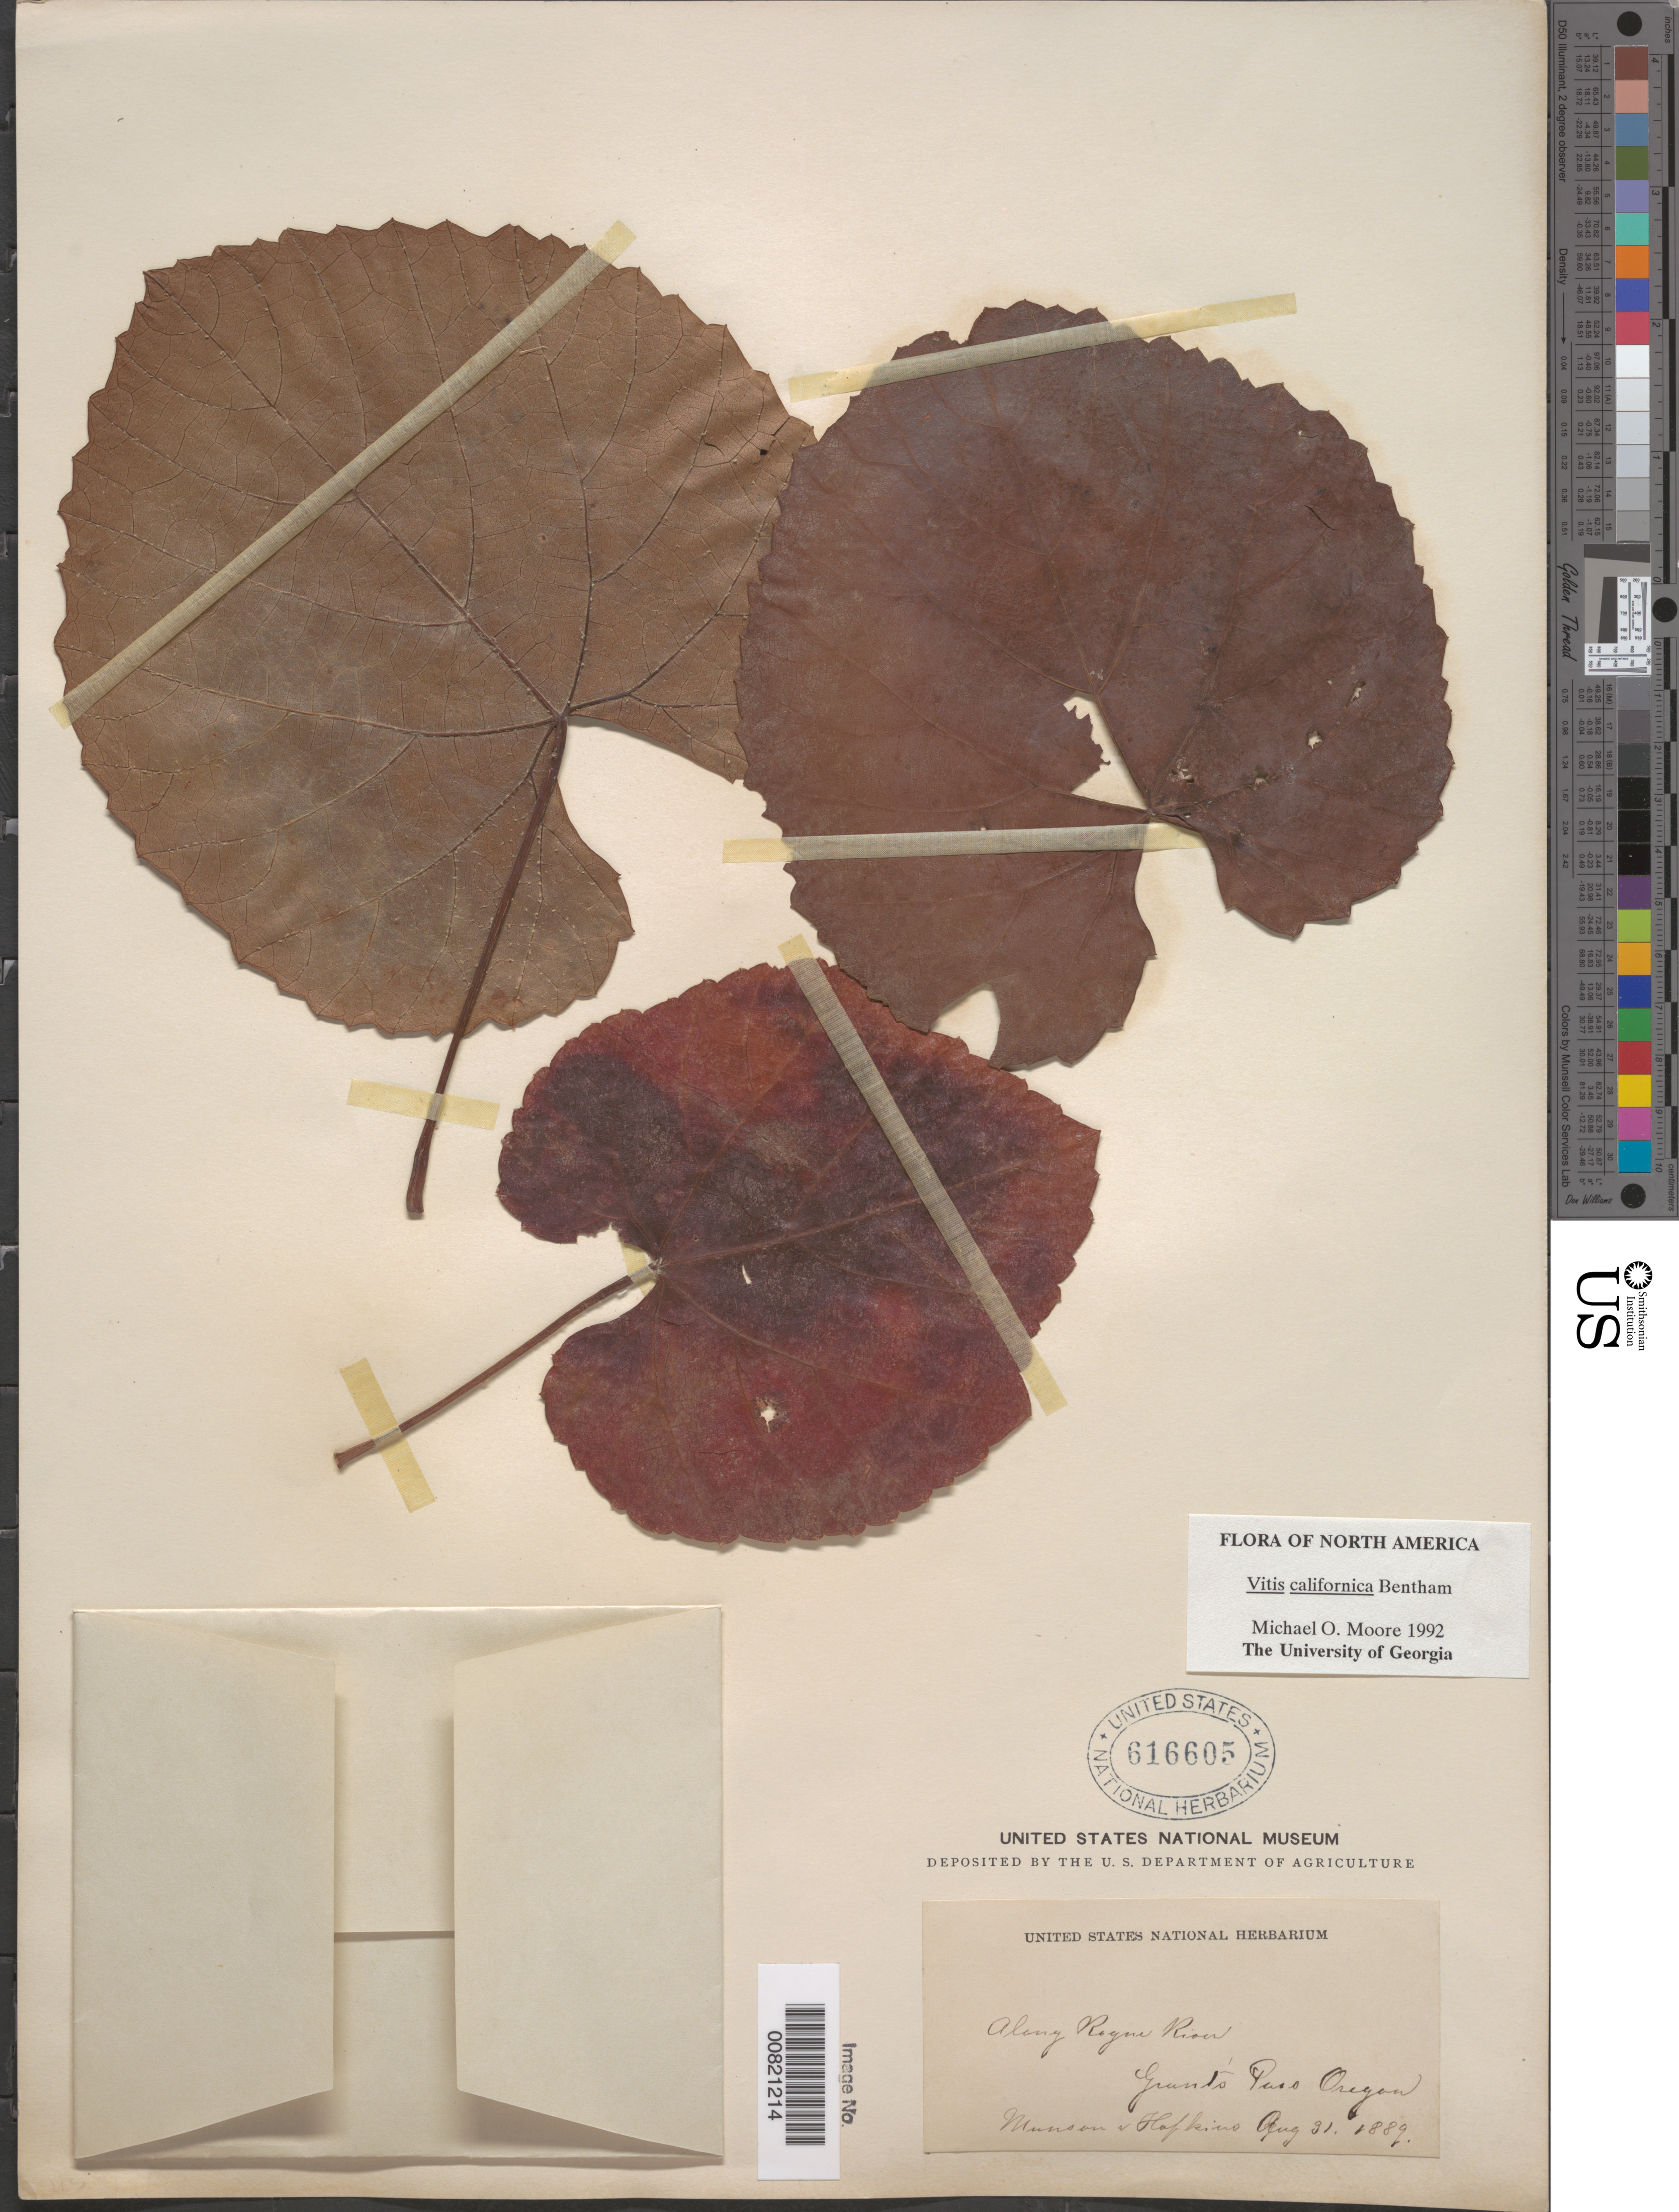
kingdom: Plantae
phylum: Tracheophyta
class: Magnoliopsida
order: Vitales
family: Vitaceae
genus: Vitis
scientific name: Vitis californica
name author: Benth.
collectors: T. V. Munson & -. Hopkins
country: United States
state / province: Oregon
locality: Grant's Pass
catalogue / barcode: US 616605